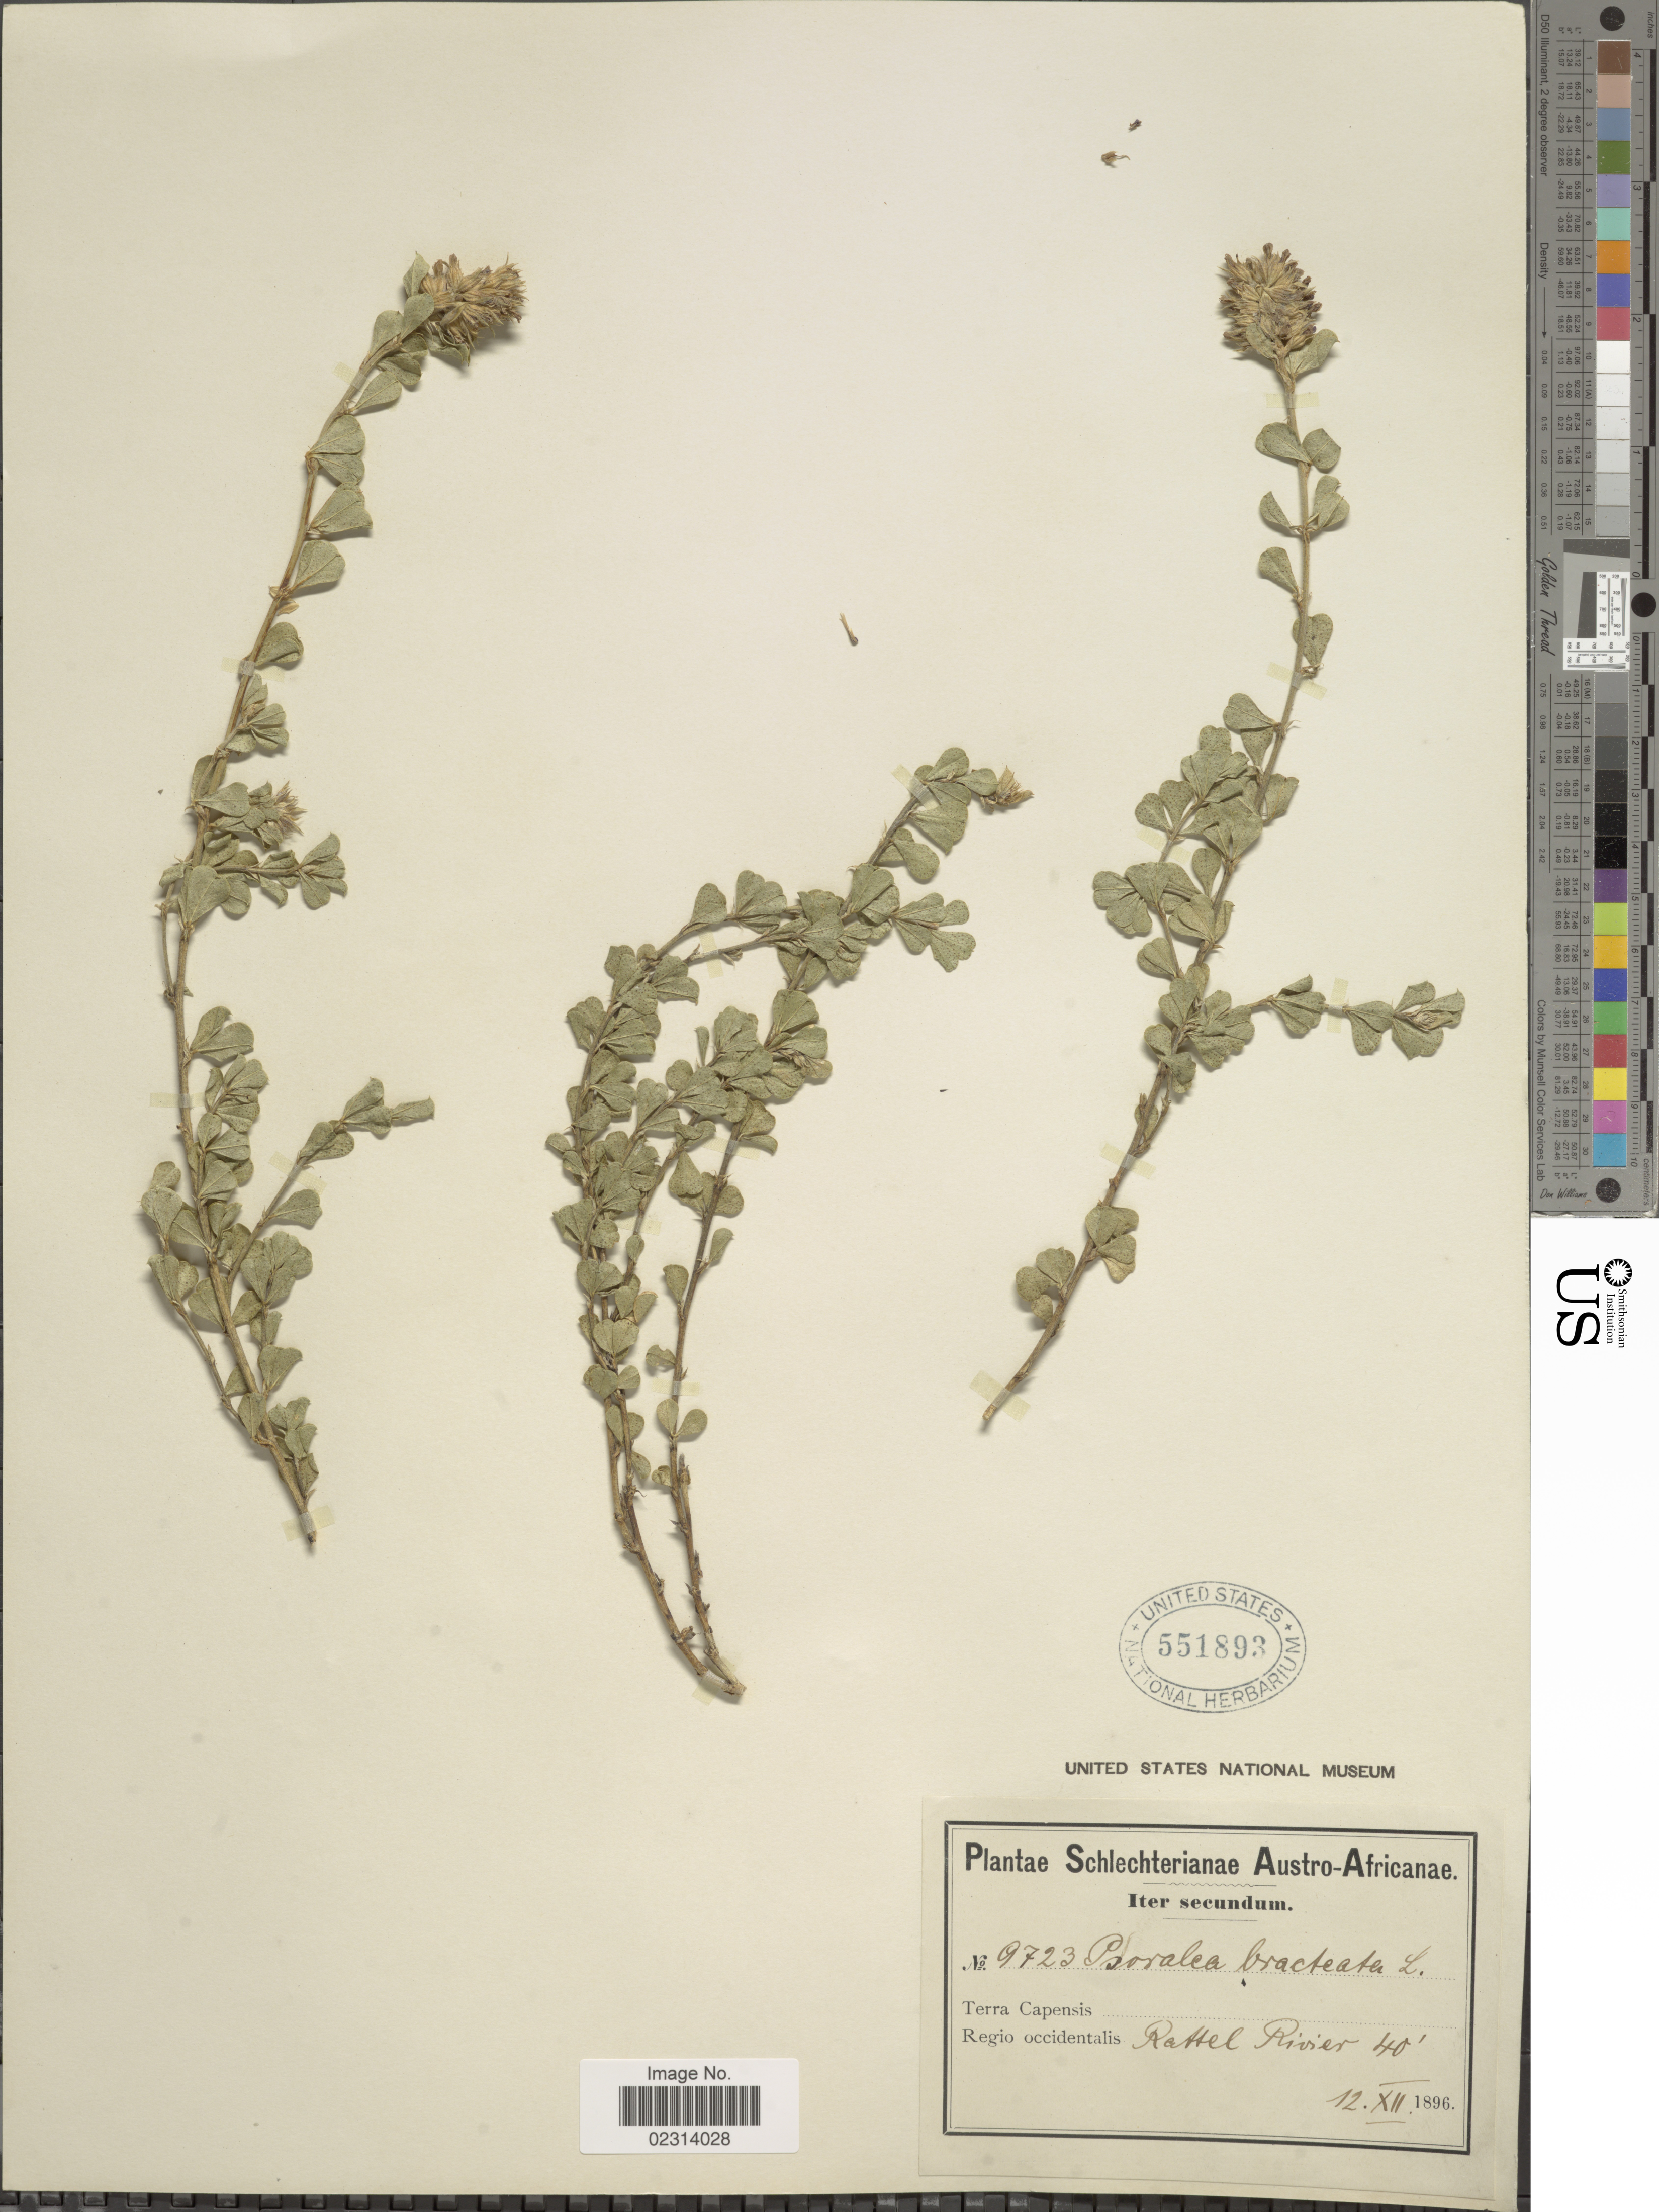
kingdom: Plantae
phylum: Tracheophyta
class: Magnoliopsida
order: Fabales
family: Fabaceae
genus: Otholobium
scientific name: Otholobium bracteolatum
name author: (Eckl. & Zeyh.) C.H. Stirt.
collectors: Schlechter, --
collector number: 9723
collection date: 1896-12-12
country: South Africa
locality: Austro-Africanae, Regio occidentalis Rattel Rivier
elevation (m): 12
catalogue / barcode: US 551893